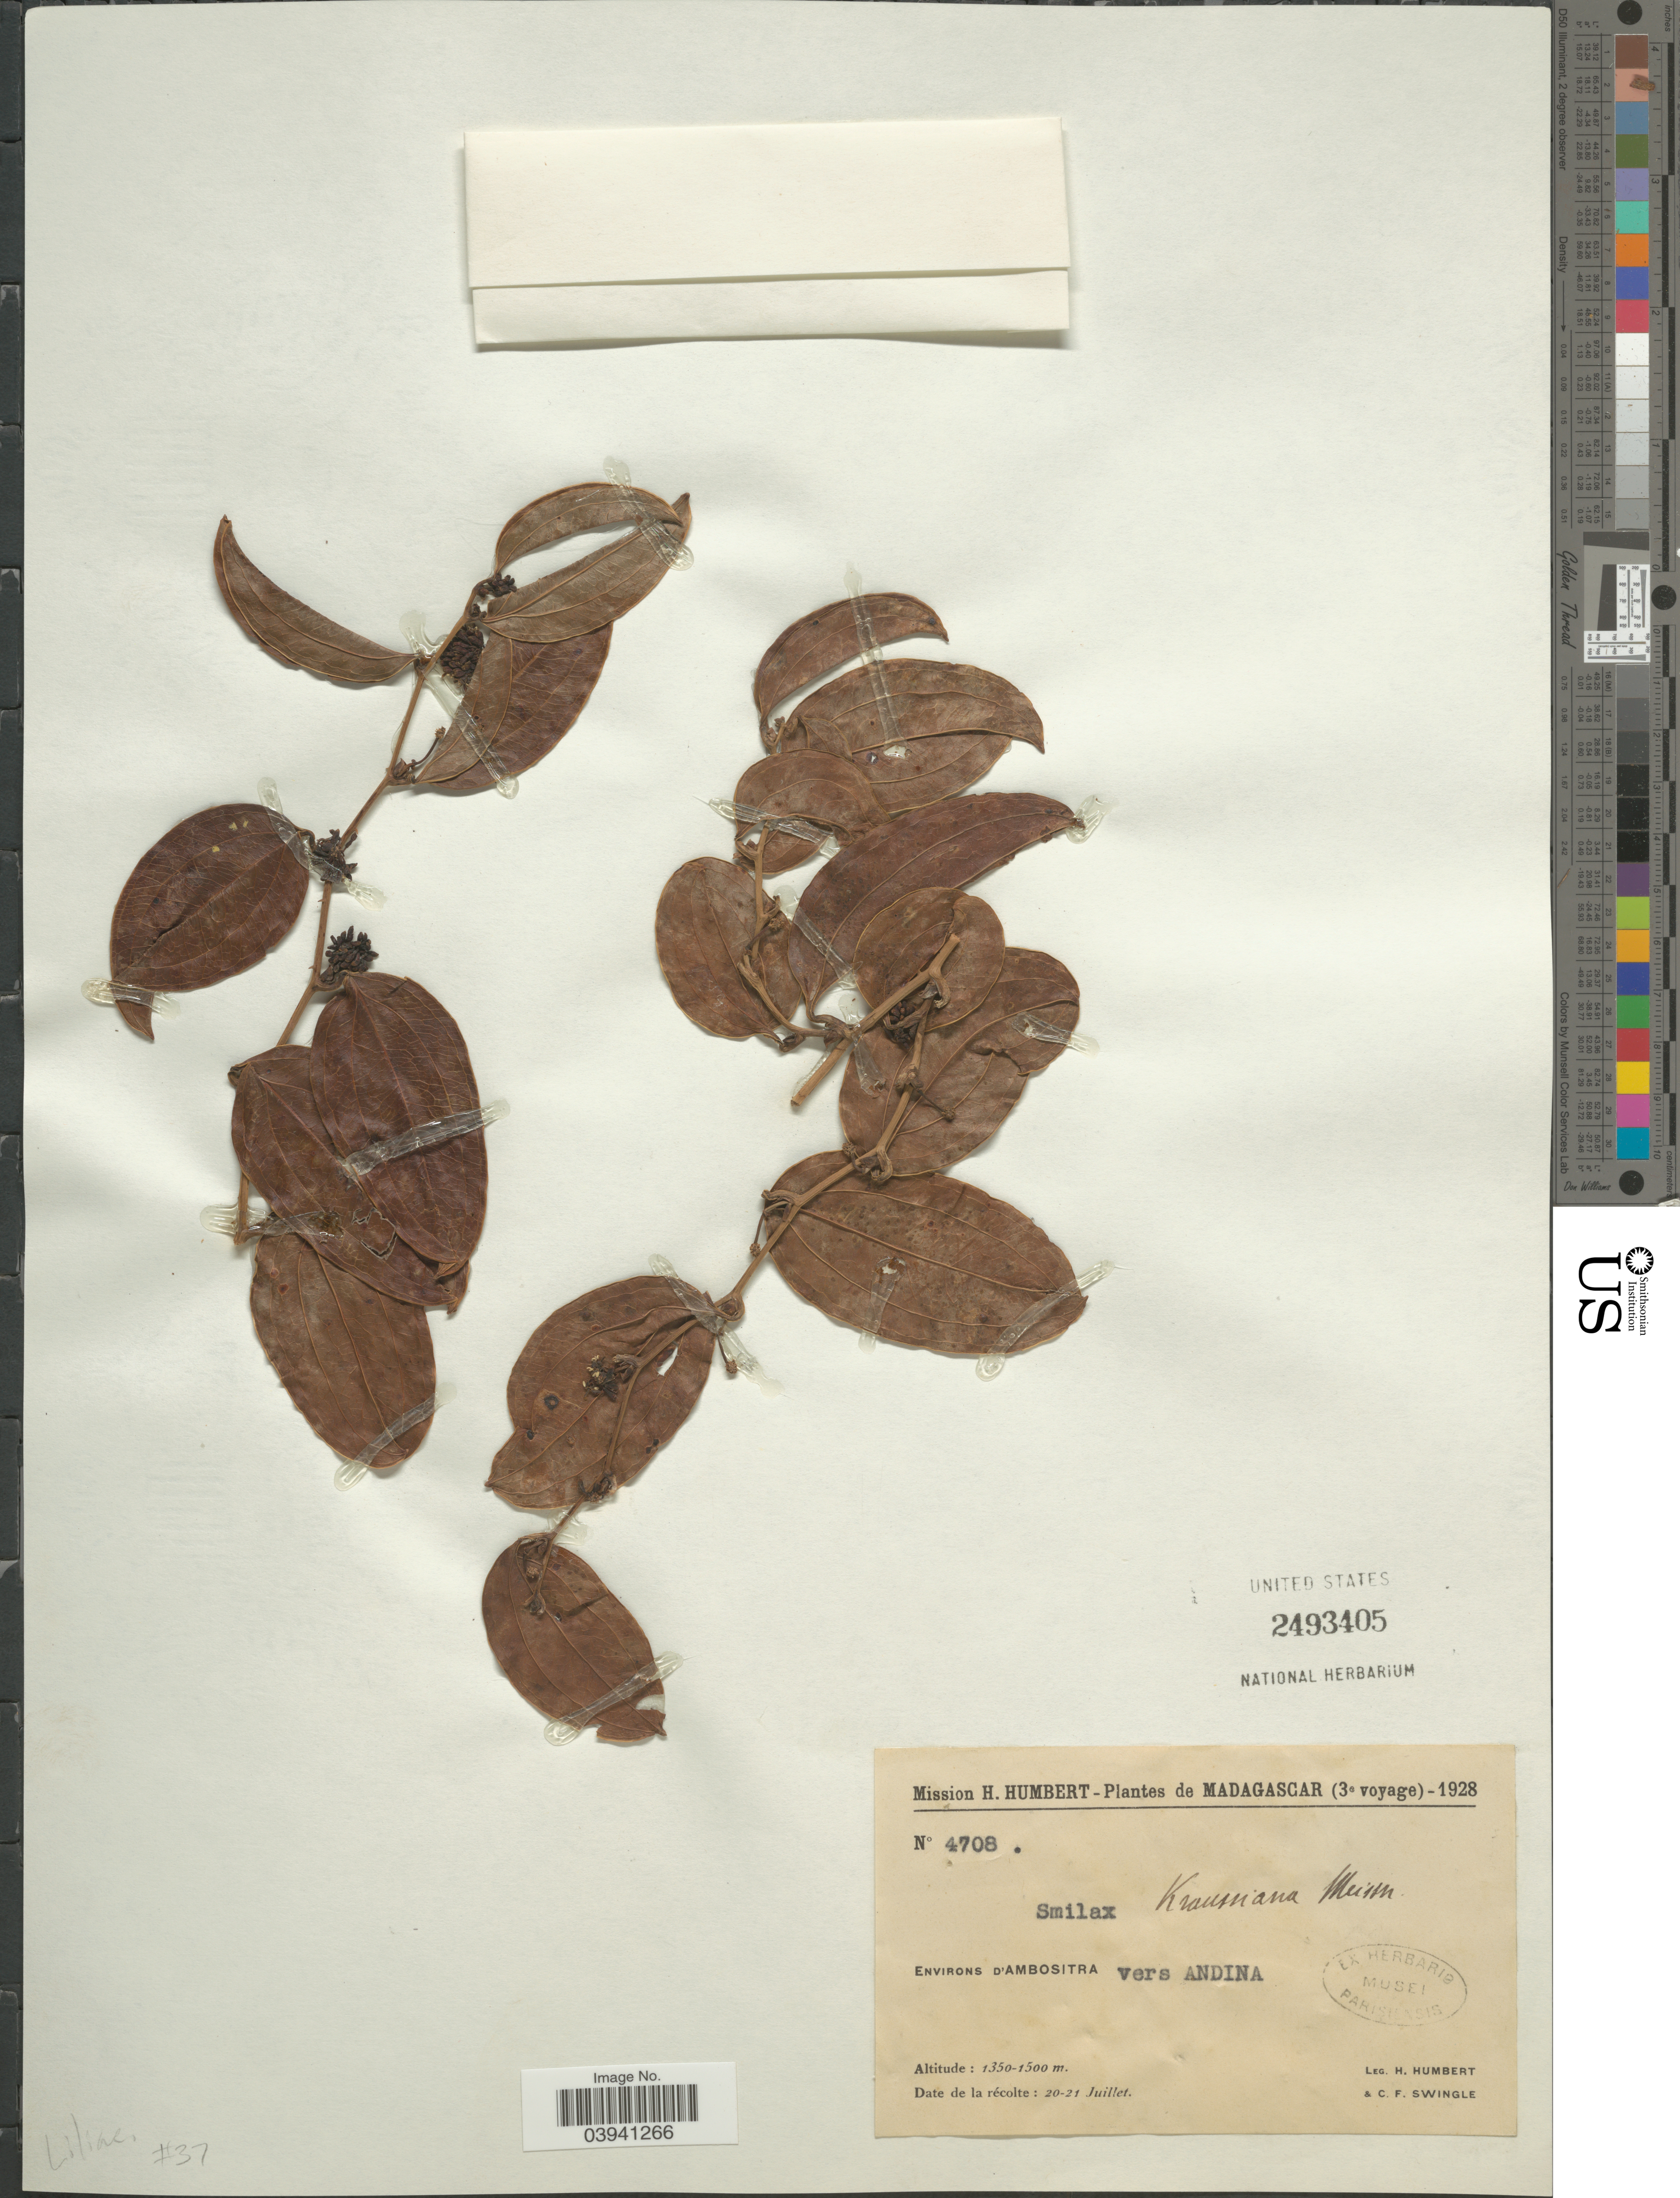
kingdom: Plantae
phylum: Tracheophyta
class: Liliopsida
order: Liliales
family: Smilacaceae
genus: Smilax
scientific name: Smilax kraussiana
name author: Meisn.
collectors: H. Humbert & C. Swingle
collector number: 4708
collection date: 1928-07-20/1928-07-21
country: Madagascar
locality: Environs d'Ambositra vers Andina.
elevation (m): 1350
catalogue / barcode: US 2493405